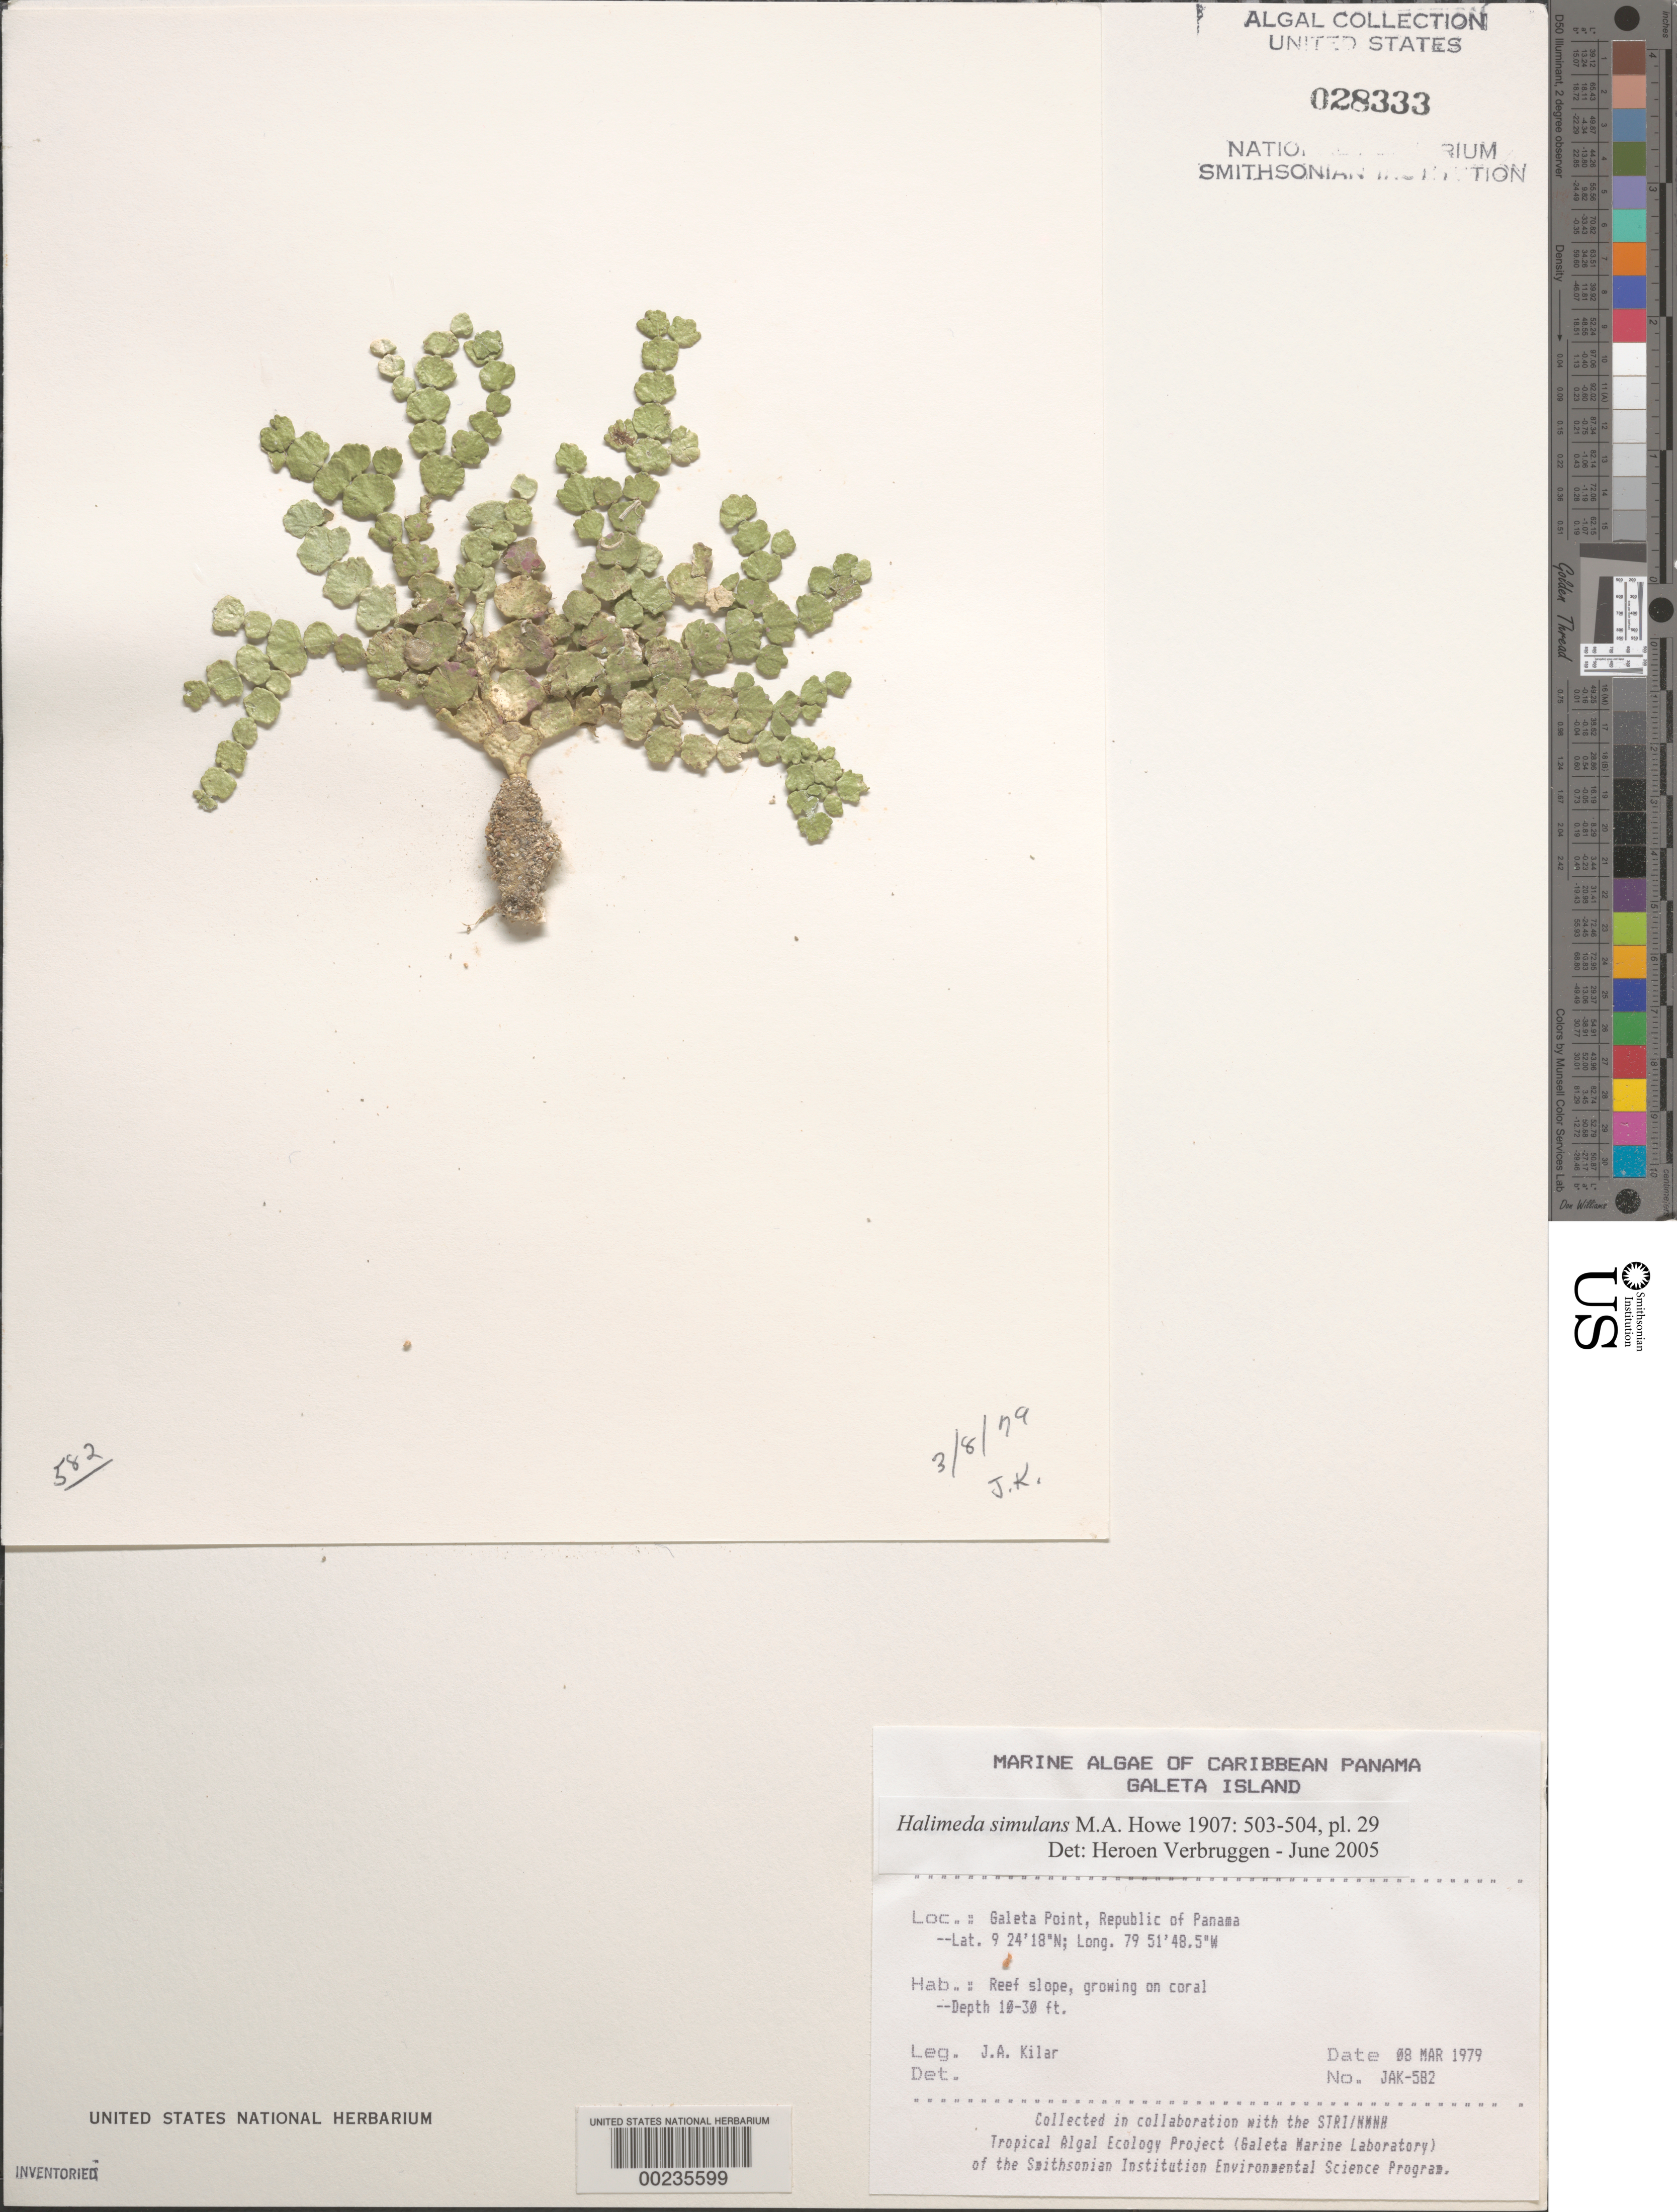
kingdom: Plantae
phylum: Chlorophyta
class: Ulvophyceae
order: Bryopsidales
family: Halimedaceae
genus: Halimeda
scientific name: Halimeda simulans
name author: M. Howe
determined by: Verbruggen, H.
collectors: J. A. Kilar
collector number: JAK-582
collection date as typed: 08 Mar 1979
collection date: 1979-03-08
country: Panama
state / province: Colón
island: Galeta Island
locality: Galeta Point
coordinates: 9 24' 18" N, 79 51' 48.5" W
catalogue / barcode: US 28333